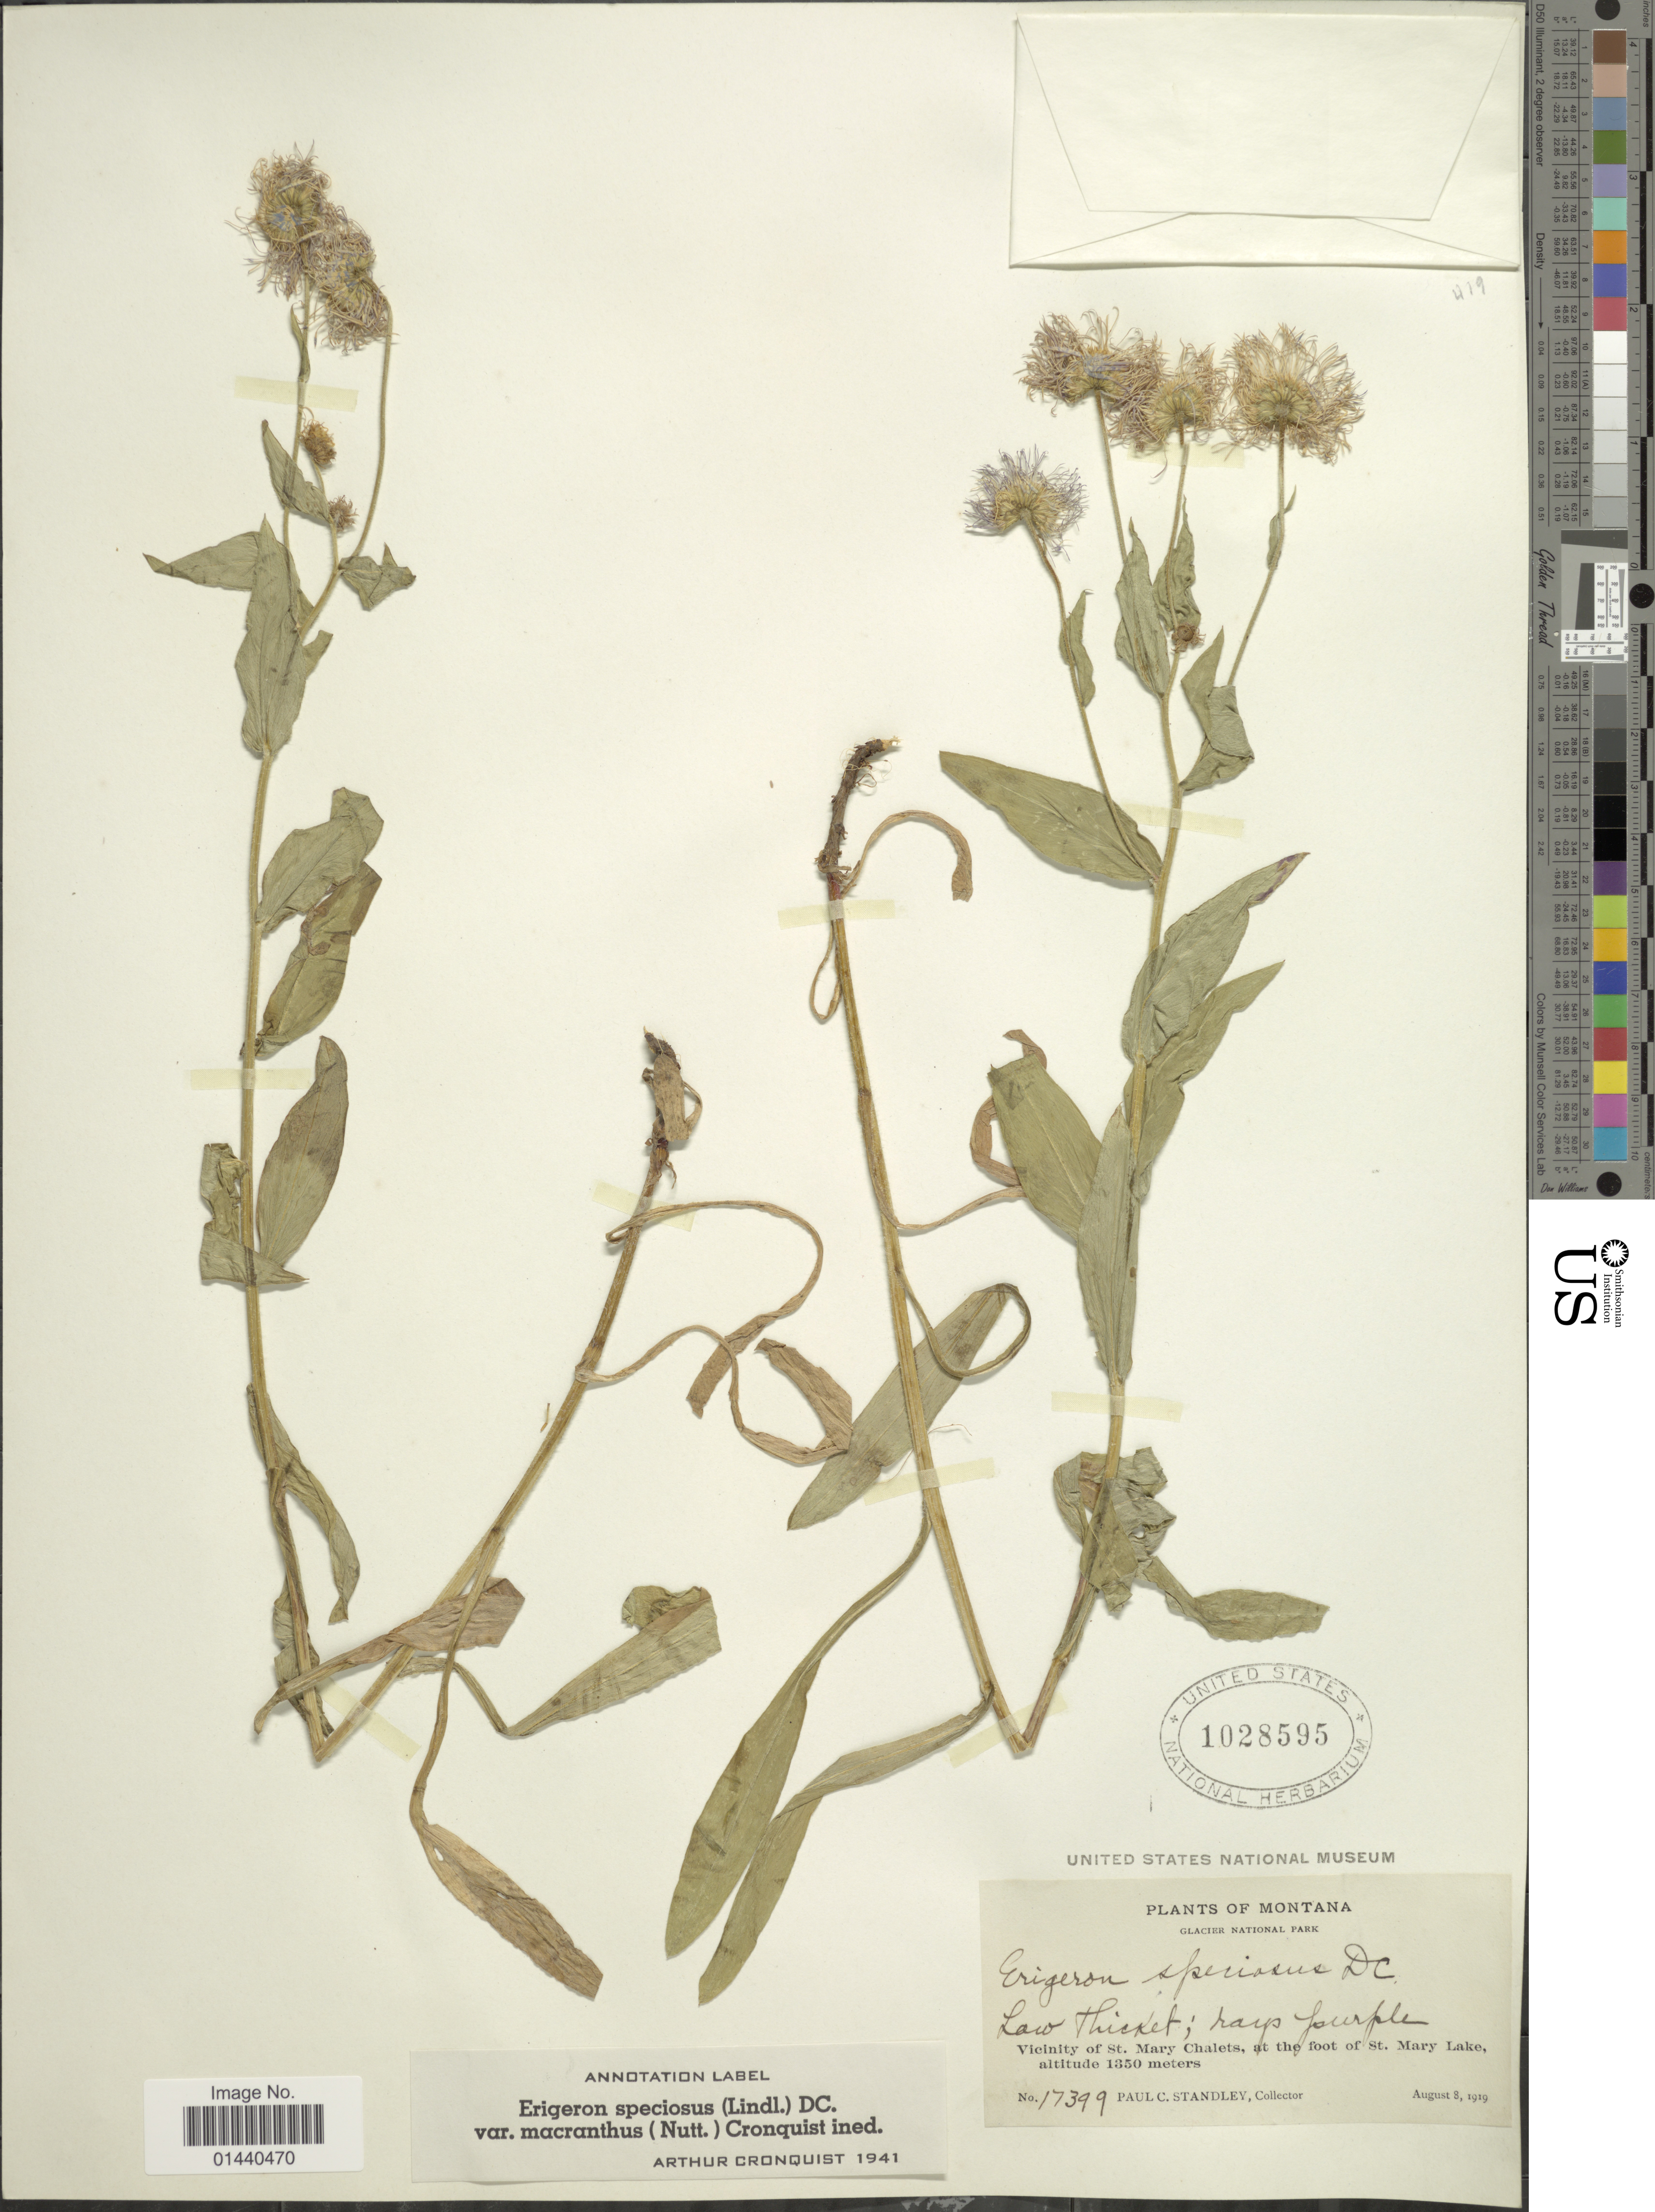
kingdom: Plantae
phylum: Tracheophyta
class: Magnoliopsida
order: Asterales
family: Asteraceae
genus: Erigeron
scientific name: Erigeron speciosus var. macranthus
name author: (Nutt.) Cronq.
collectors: P. C. Standley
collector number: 17399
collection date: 1919-08-08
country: United States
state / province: Montana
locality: Glacier National Park. Vicinity of St. Mary Chalets, at the foot of St. Mary Lake.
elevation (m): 1350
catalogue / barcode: US 1028595